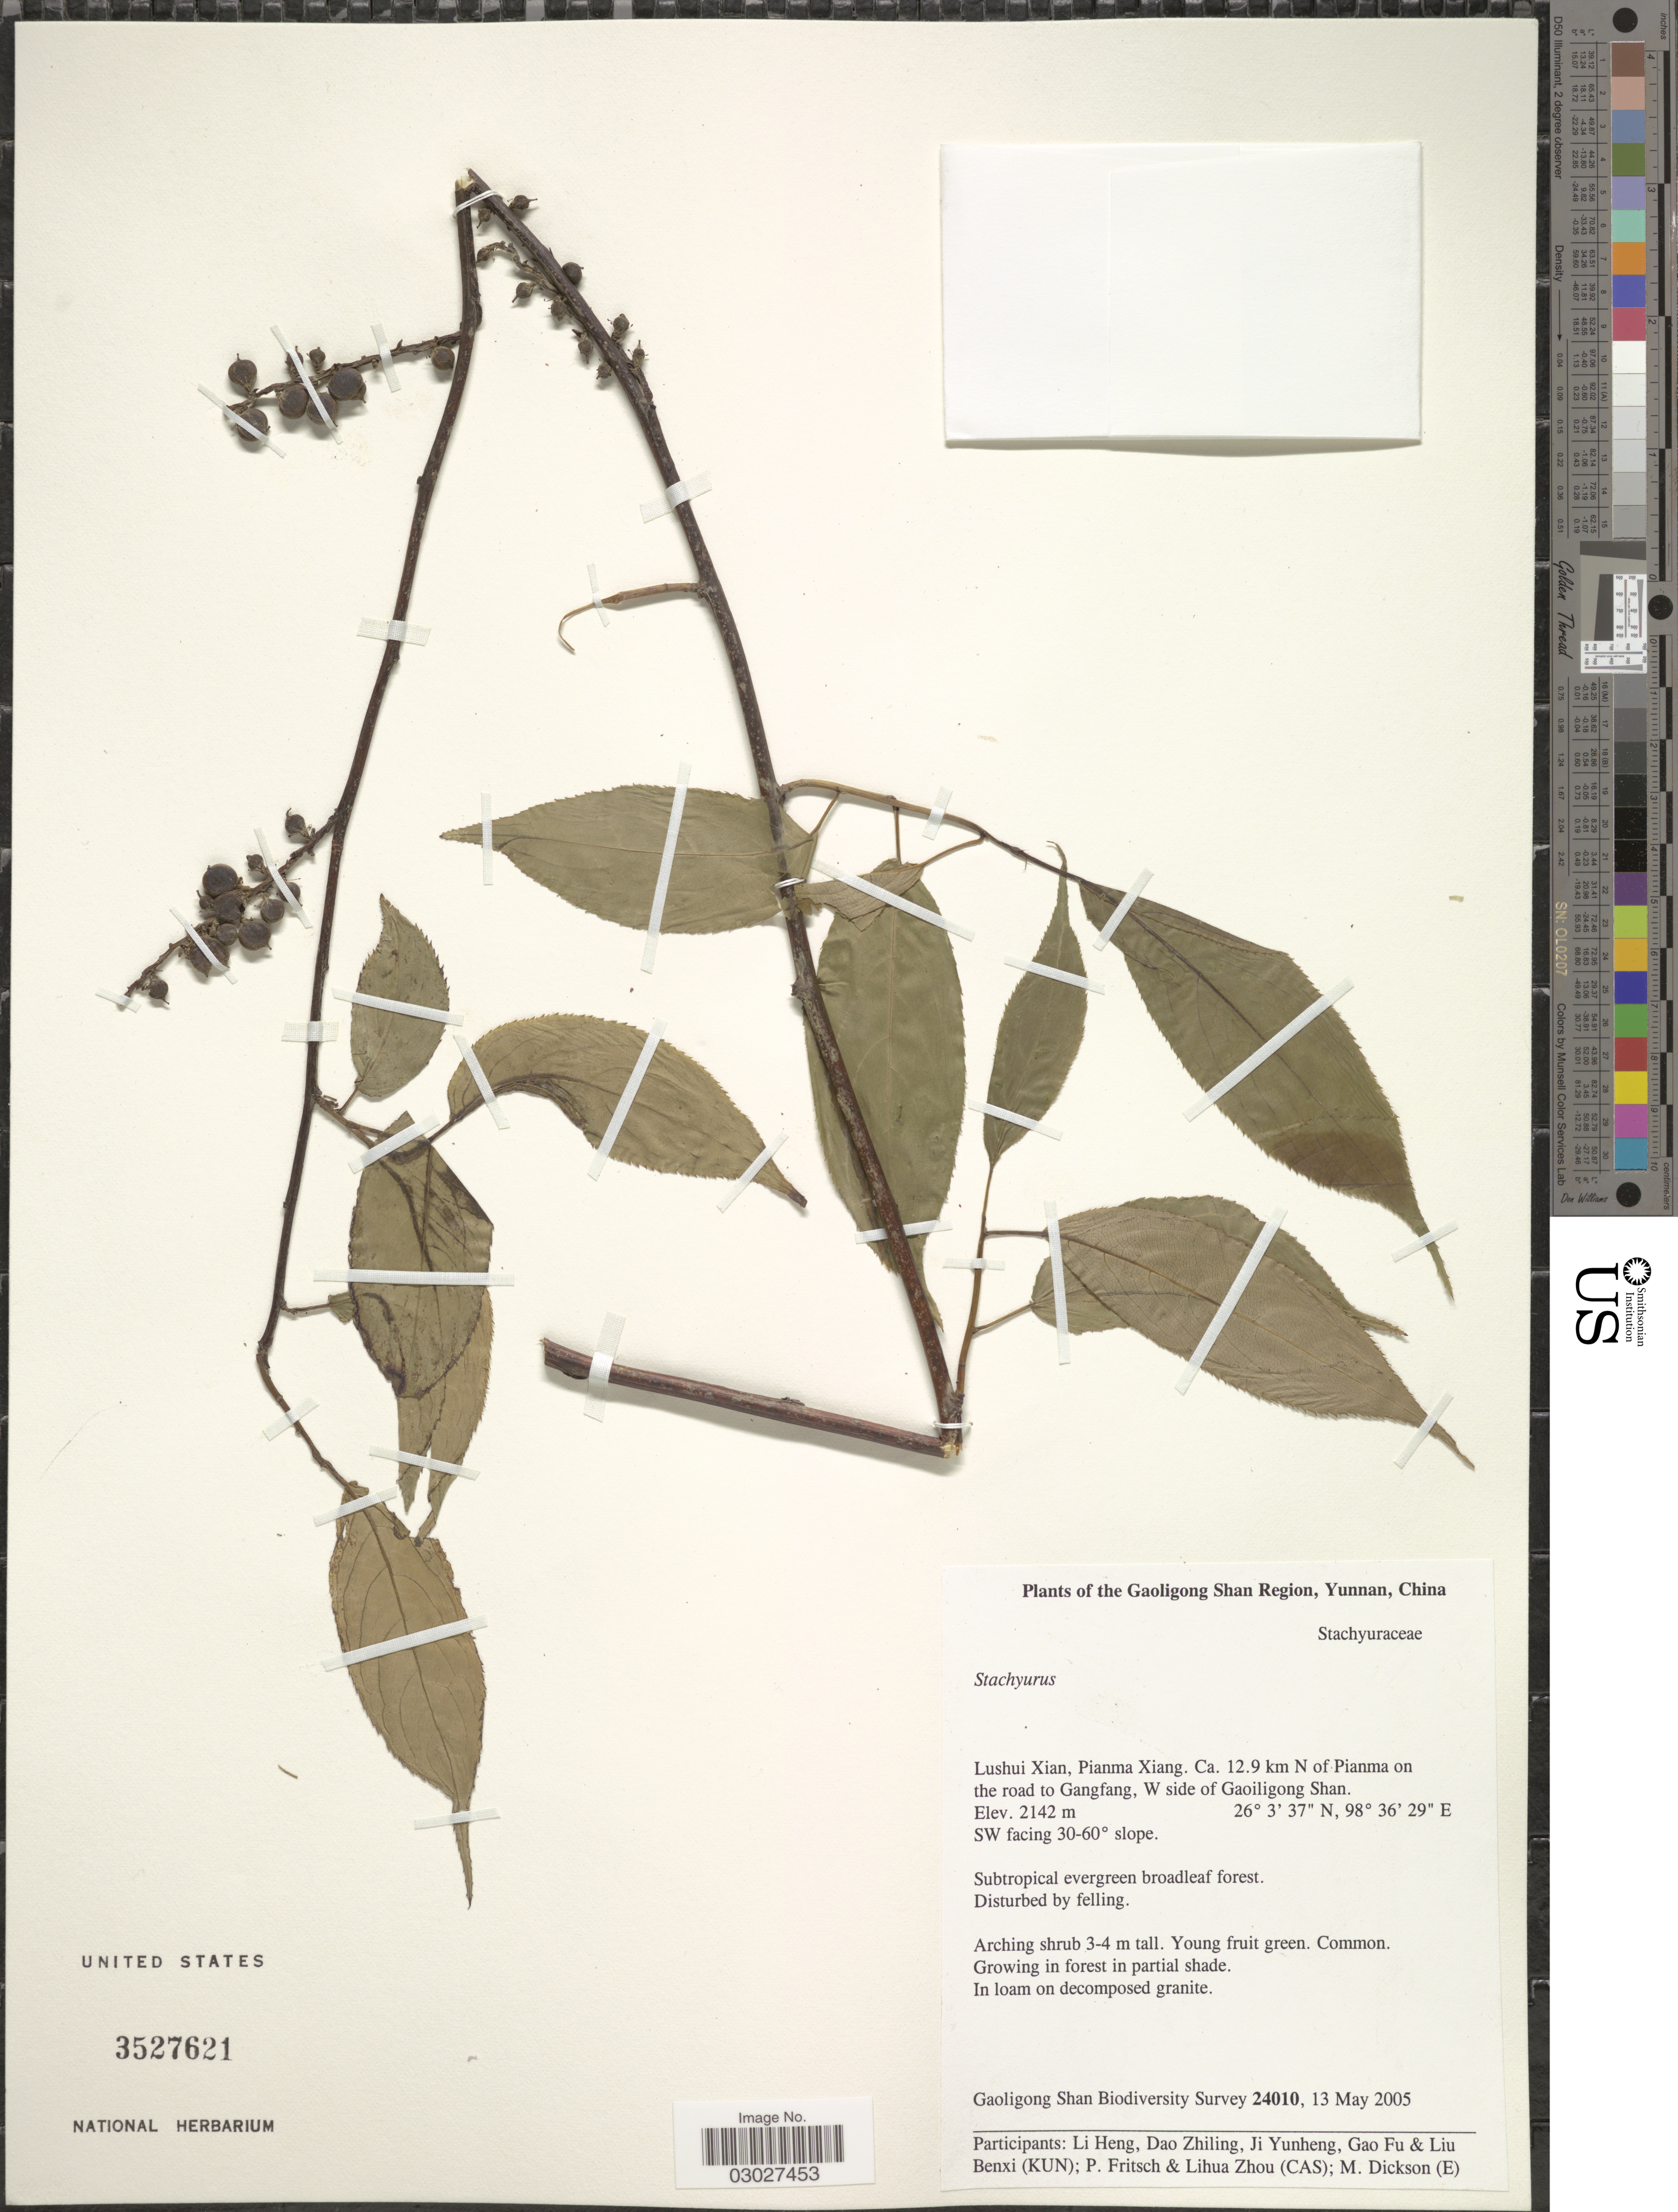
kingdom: Plantae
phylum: Tracheophyta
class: Magnoliopsida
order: Crossosomatales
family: Stachyuraceae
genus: Stachyurus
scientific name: Stachyurus yunnanensis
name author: Franch.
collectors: Gaoligong Shan Biodiversity Survey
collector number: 24010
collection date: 2005-05-13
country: China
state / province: Yunnan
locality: The Gaoligong Shan Regio, Lushui Xian, Pianma Xiang. Ca. 12.9 km N of Pianma on the road to Gangfang, W side of Gaoiligong Shan. SW facing 30-60° slope.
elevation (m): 2142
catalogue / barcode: US 3527621